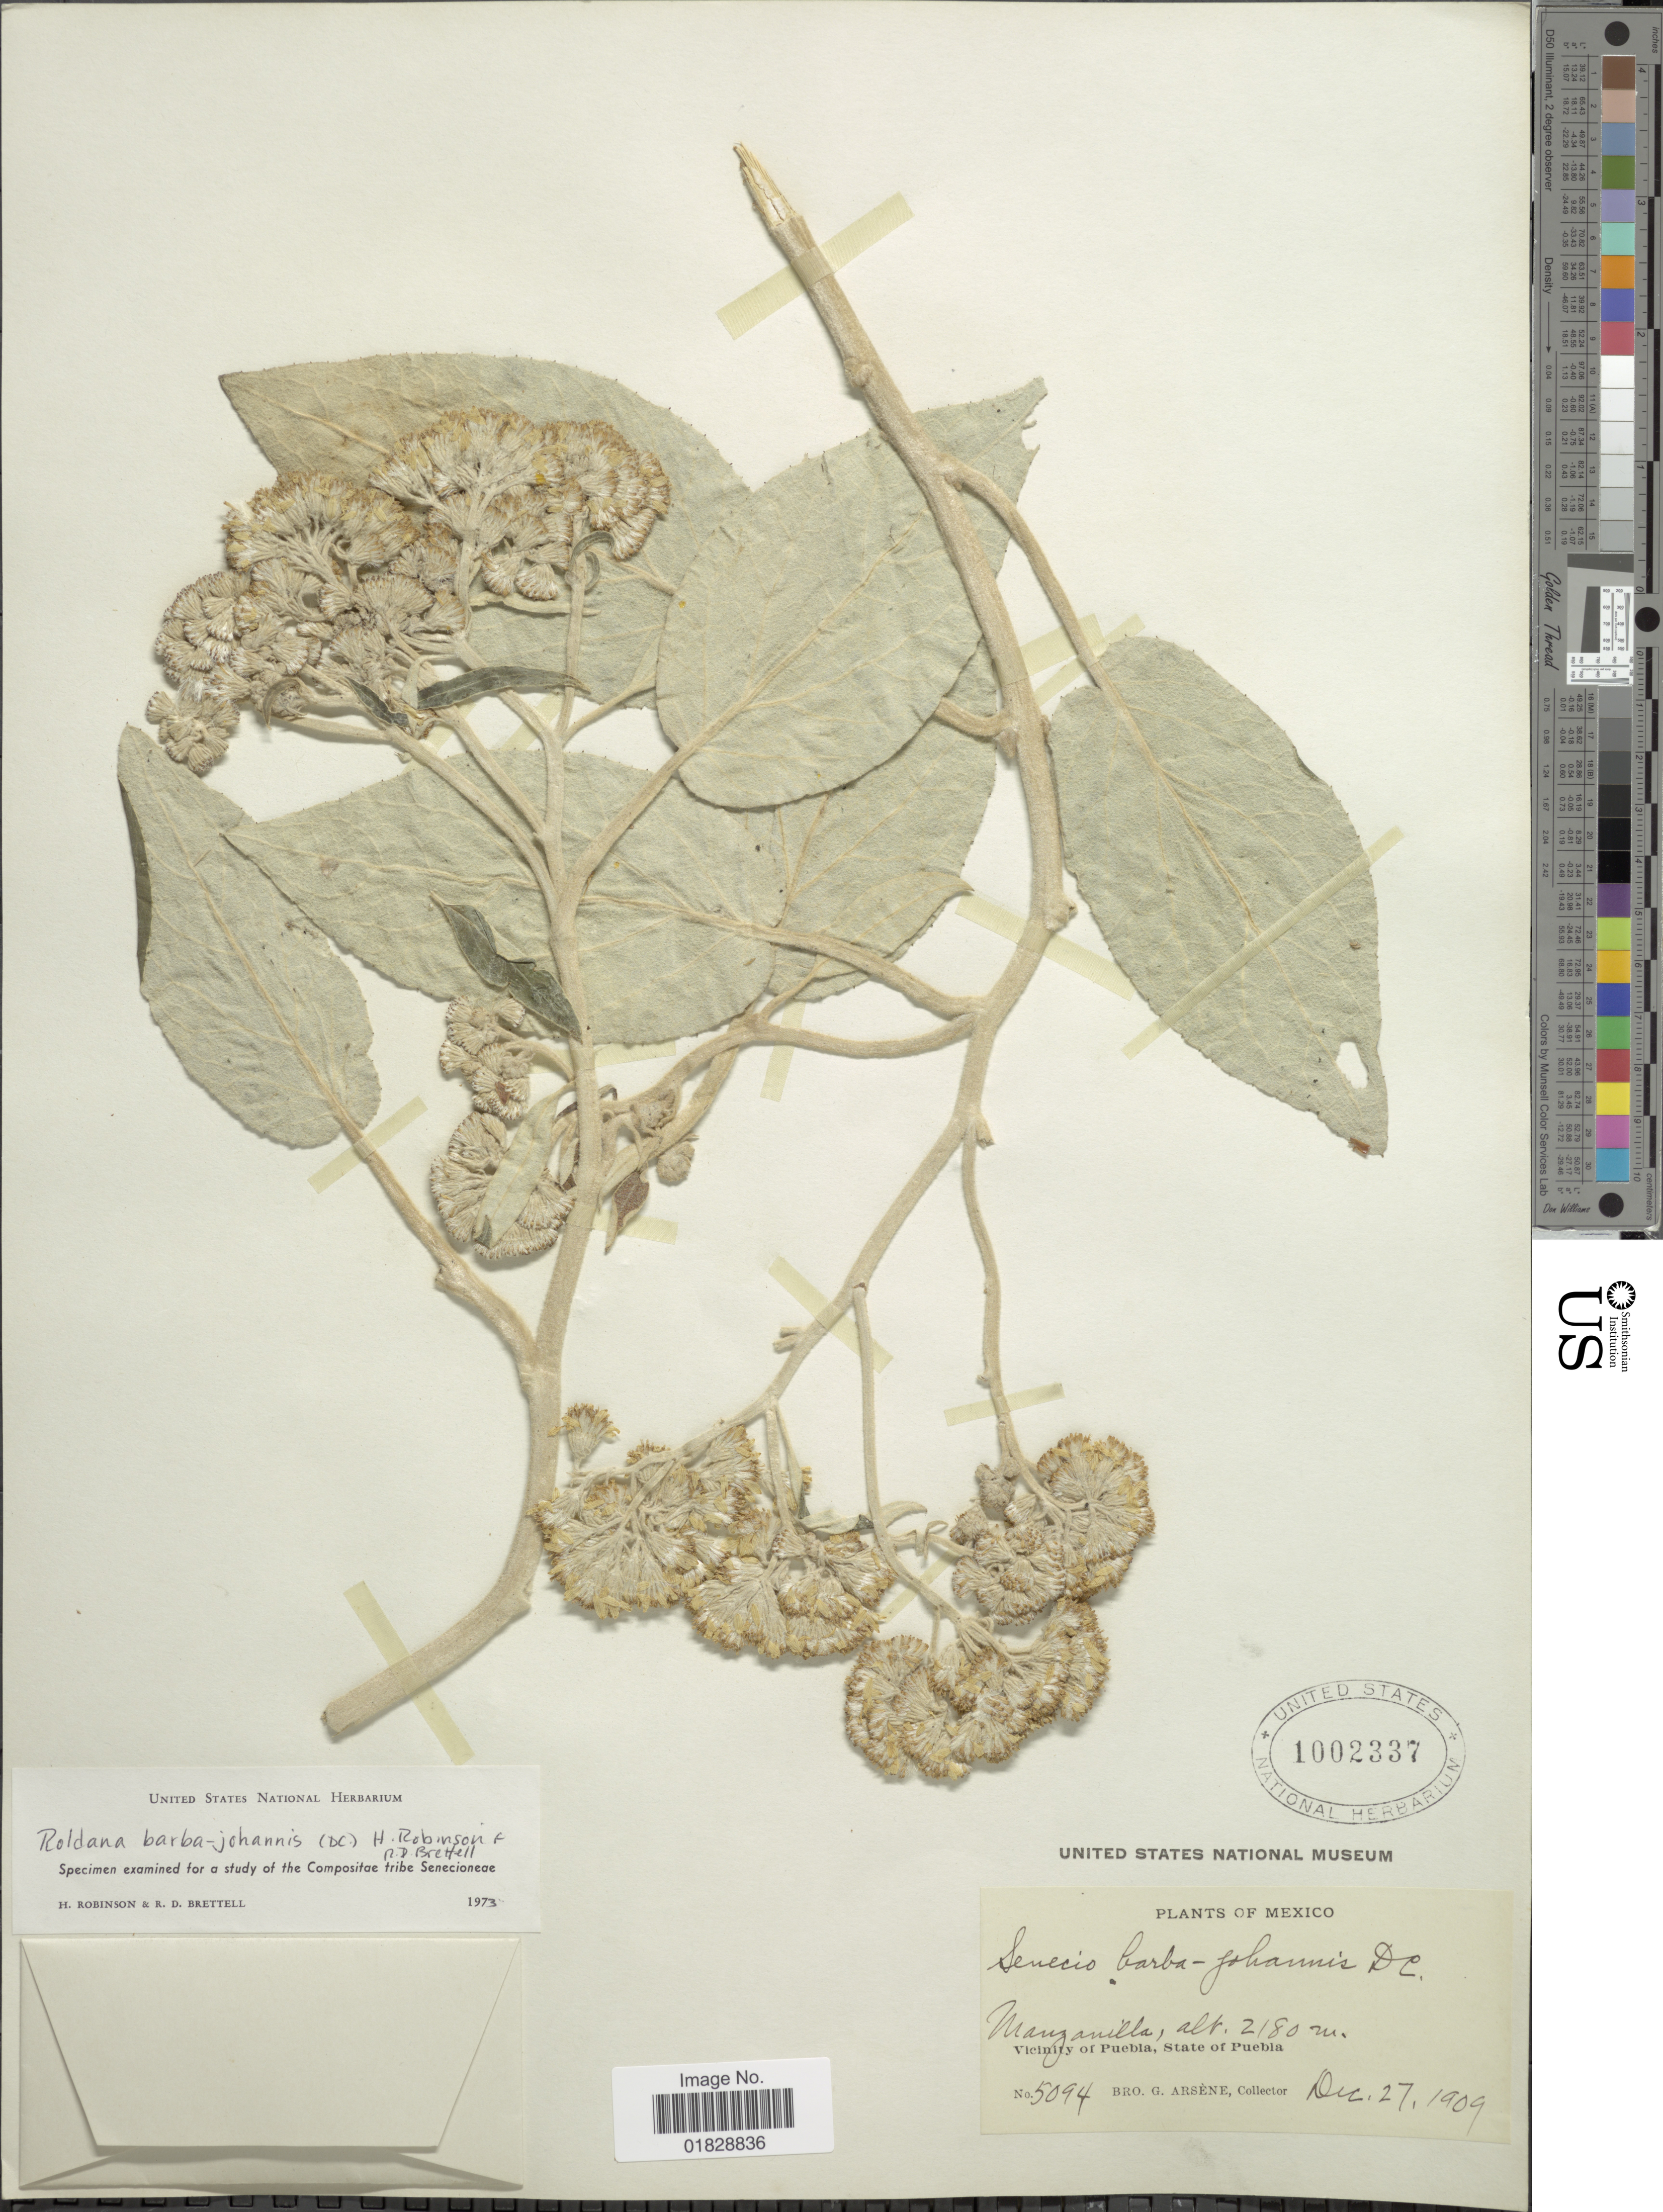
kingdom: Plantae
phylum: Tracheophyta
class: Magnoliopsida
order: Asterales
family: Asteraceae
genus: Roldana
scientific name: Roldana barba-johannis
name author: (DC.) H. Rob. & Brettell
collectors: Bro. G. Arsène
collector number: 5094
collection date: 1909-12-27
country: Mexico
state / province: Puebla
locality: Manzanilla. Vicinity of Puebla, State of Puebla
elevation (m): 2180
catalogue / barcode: US 1002337